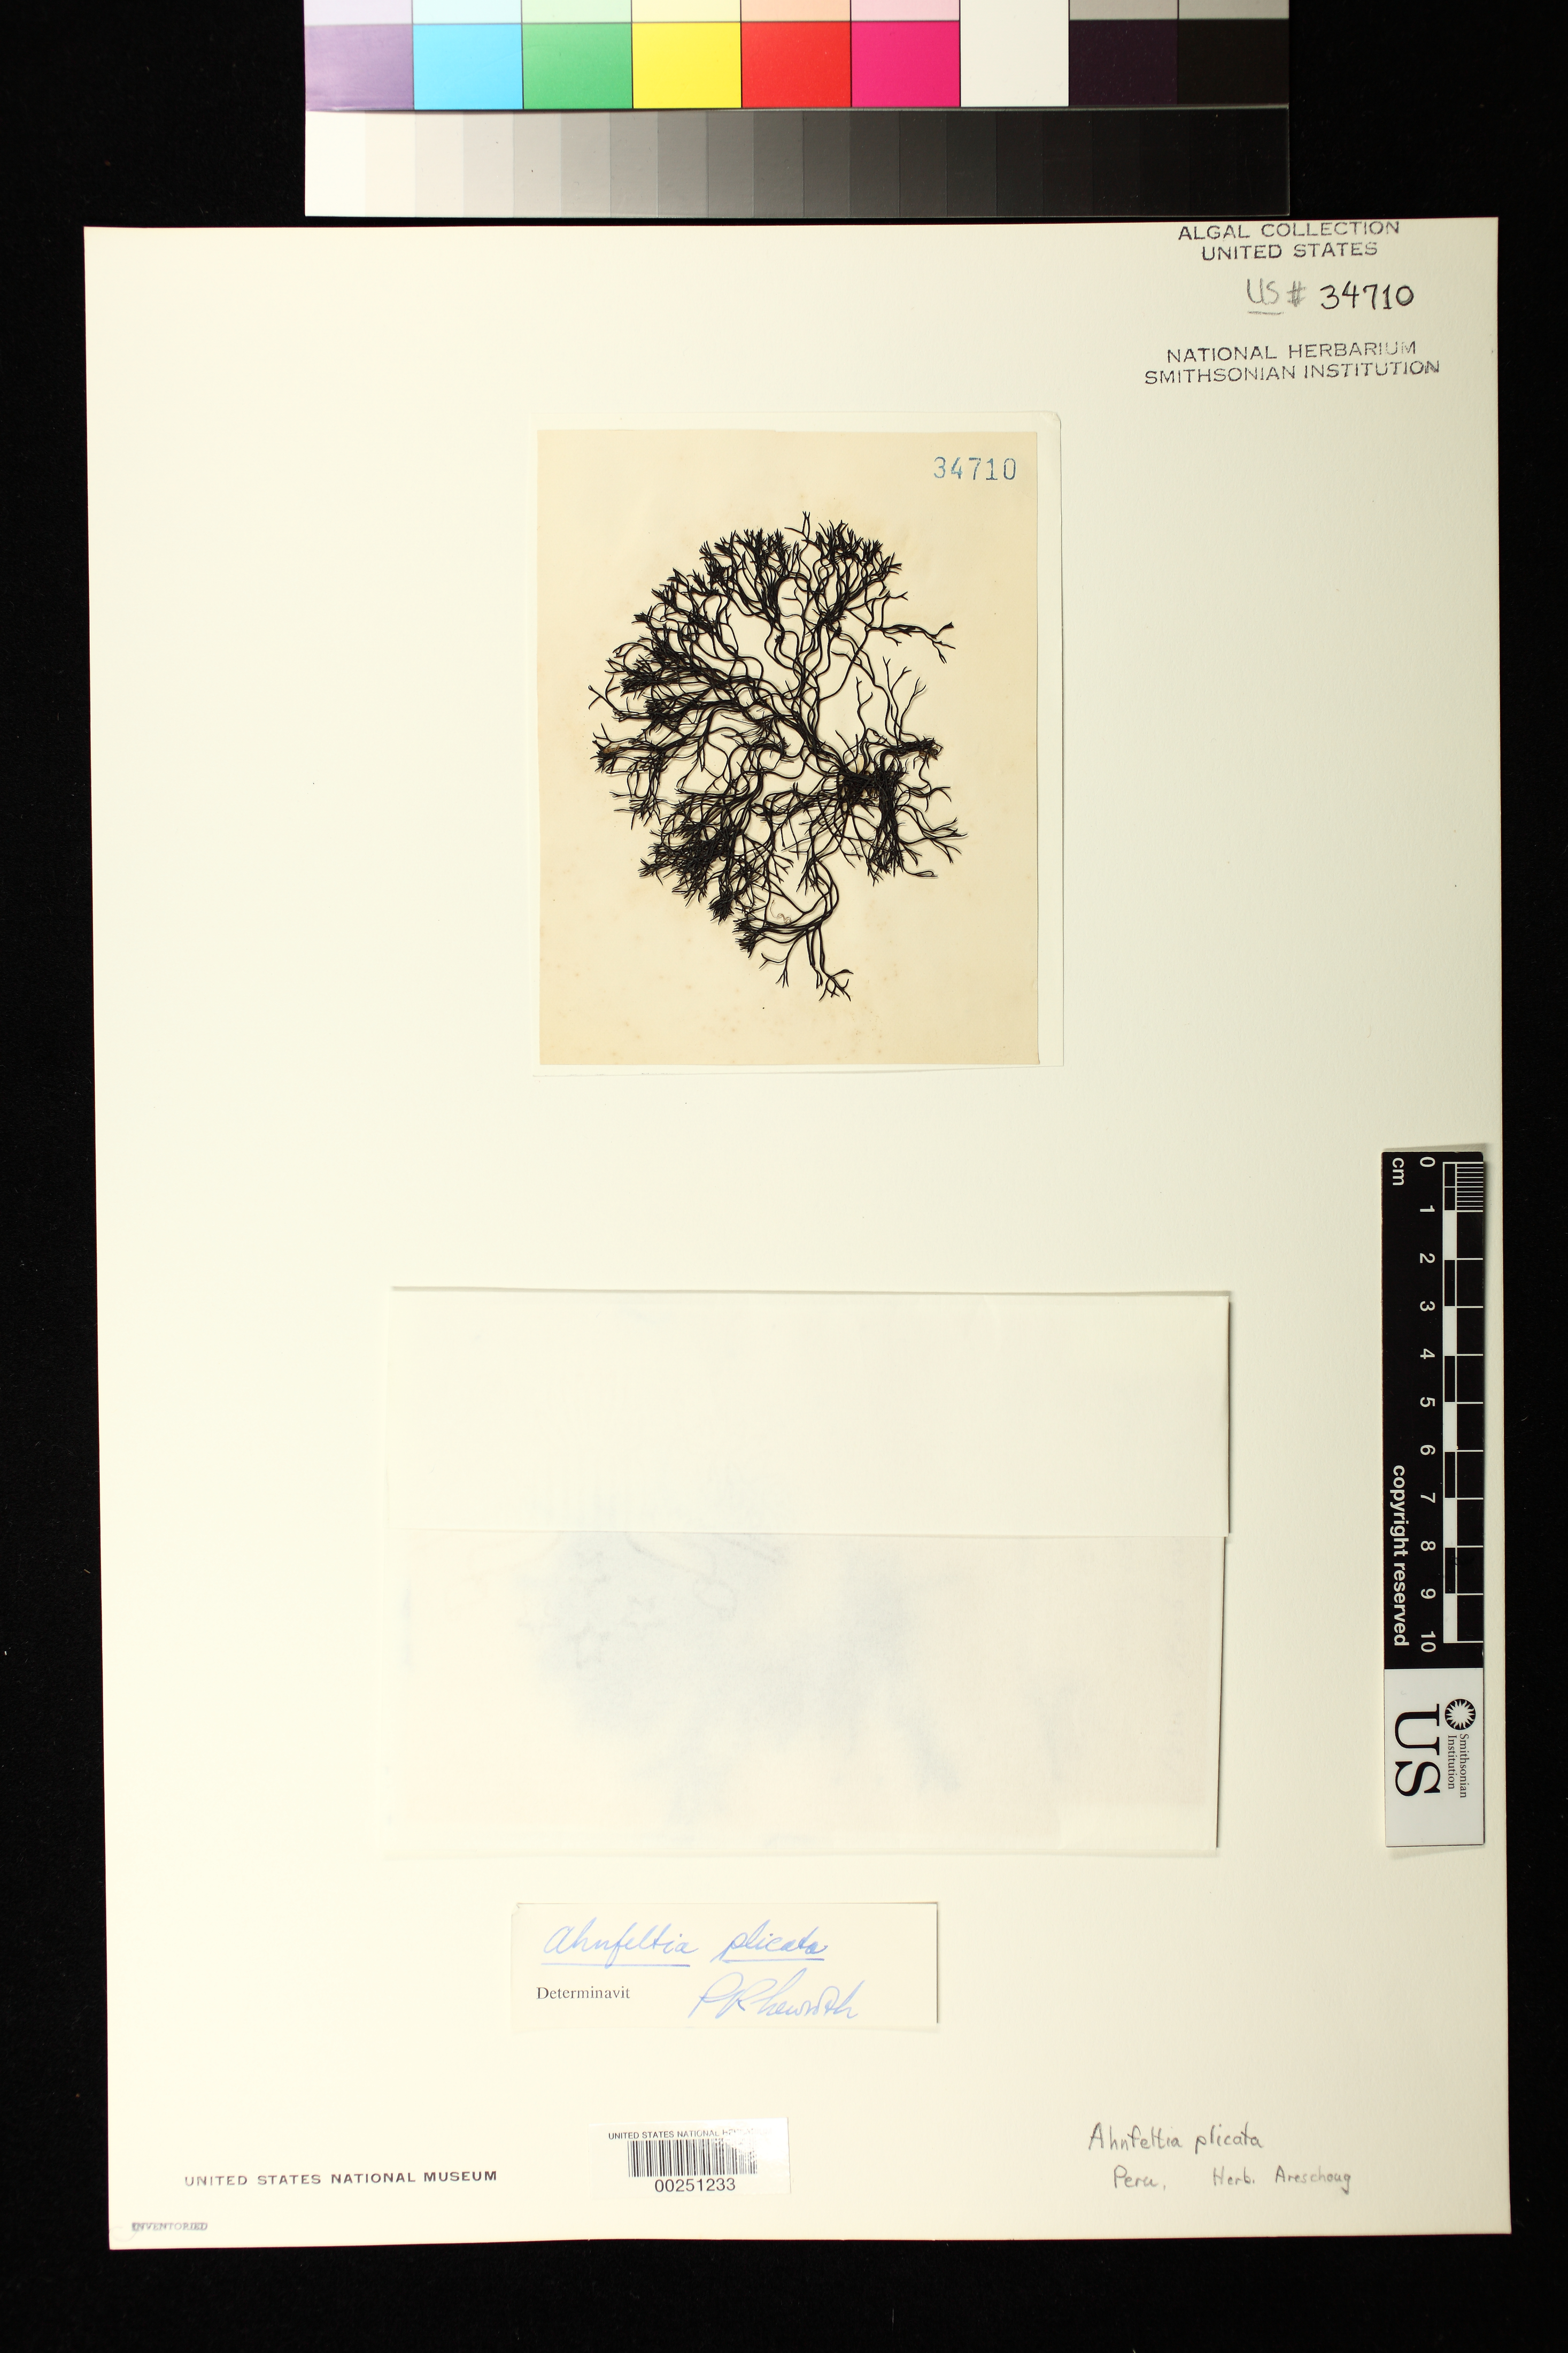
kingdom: Plantae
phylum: Rhodophyta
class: Florideophyceae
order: Ahnfeltiales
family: Ahnfeltiaceae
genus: Ahnfeltia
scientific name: Ahnfeltia plicata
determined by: Newroth, P. R.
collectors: ex herb. Alfred Areschoug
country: Peru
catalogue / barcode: US 34710